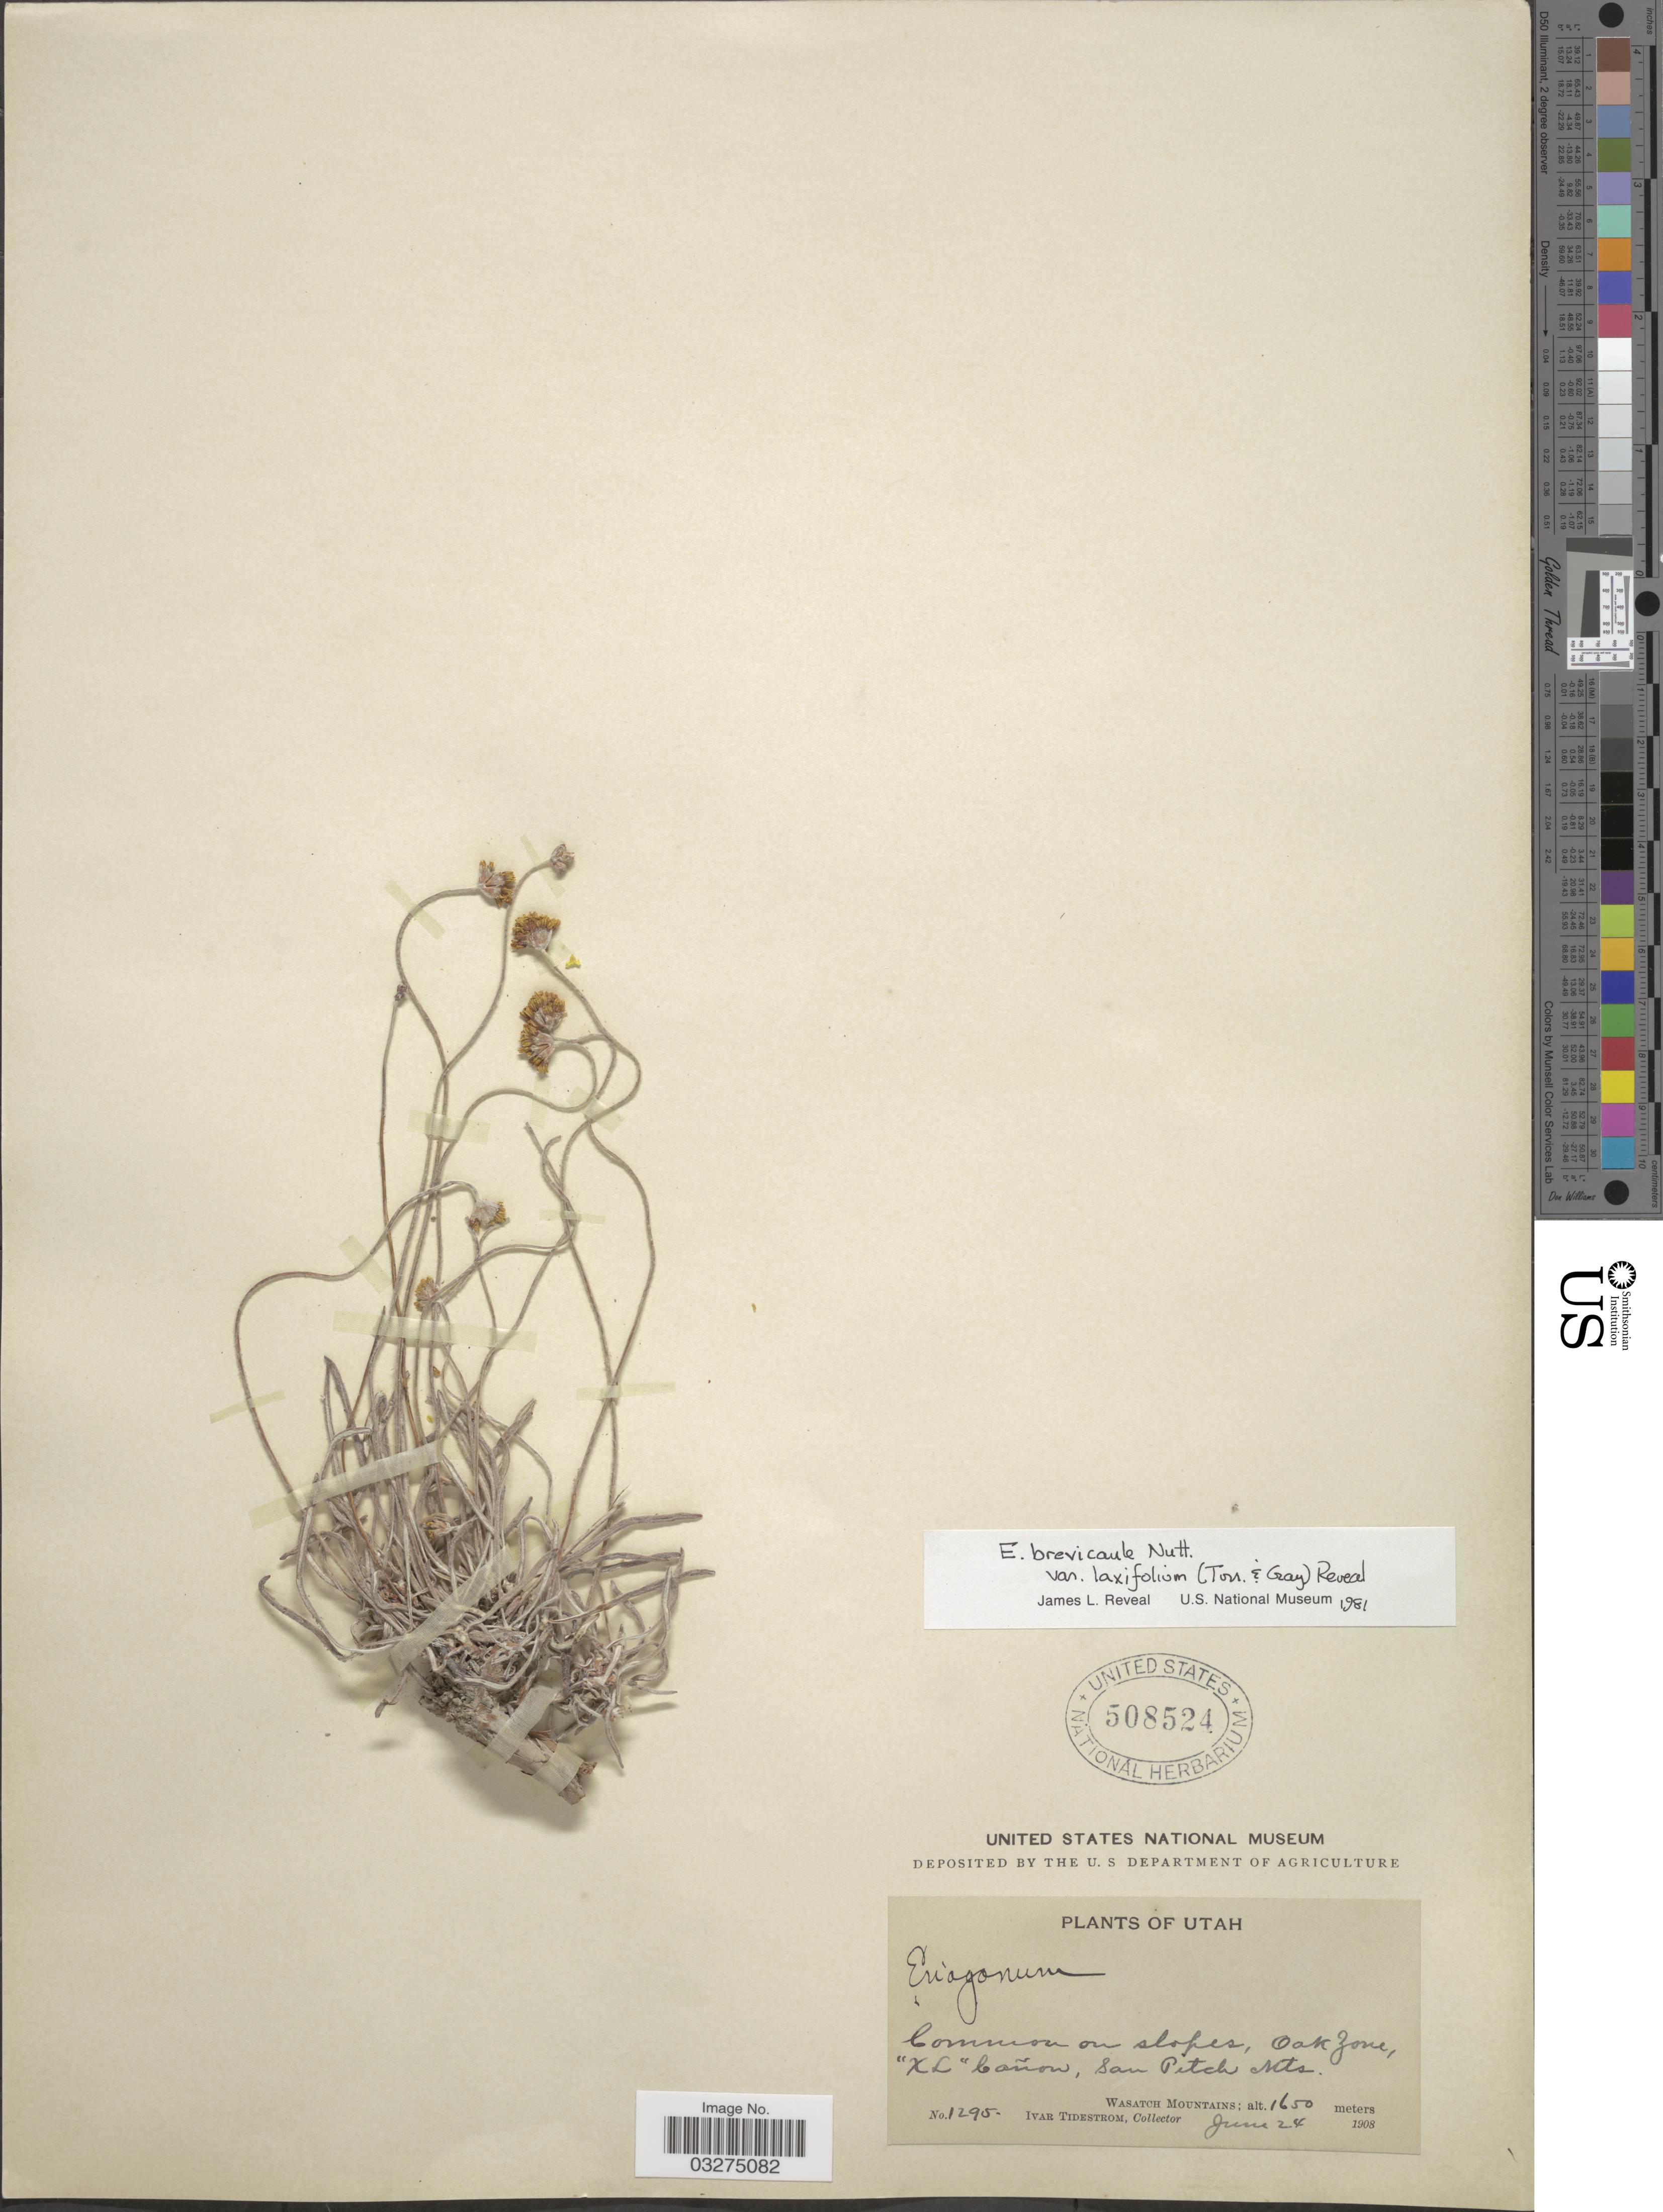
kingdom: Plantae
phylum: Tracheophyta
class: Magnoliopsida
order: Caryophyllales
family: Polygonaceae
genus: Eriogonum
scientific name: Eriogonum brevicaule var. laxifolium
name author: (Torr. & A. Gray) Reveal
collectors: I. F. Tidestrom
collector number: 1295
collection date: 1908-06-24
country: United States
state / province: Utah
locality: Oak Zone, "XL" Cañon, San Pitch Mts. Wasatch Mountains.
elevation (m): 1650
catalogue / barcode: US 508524